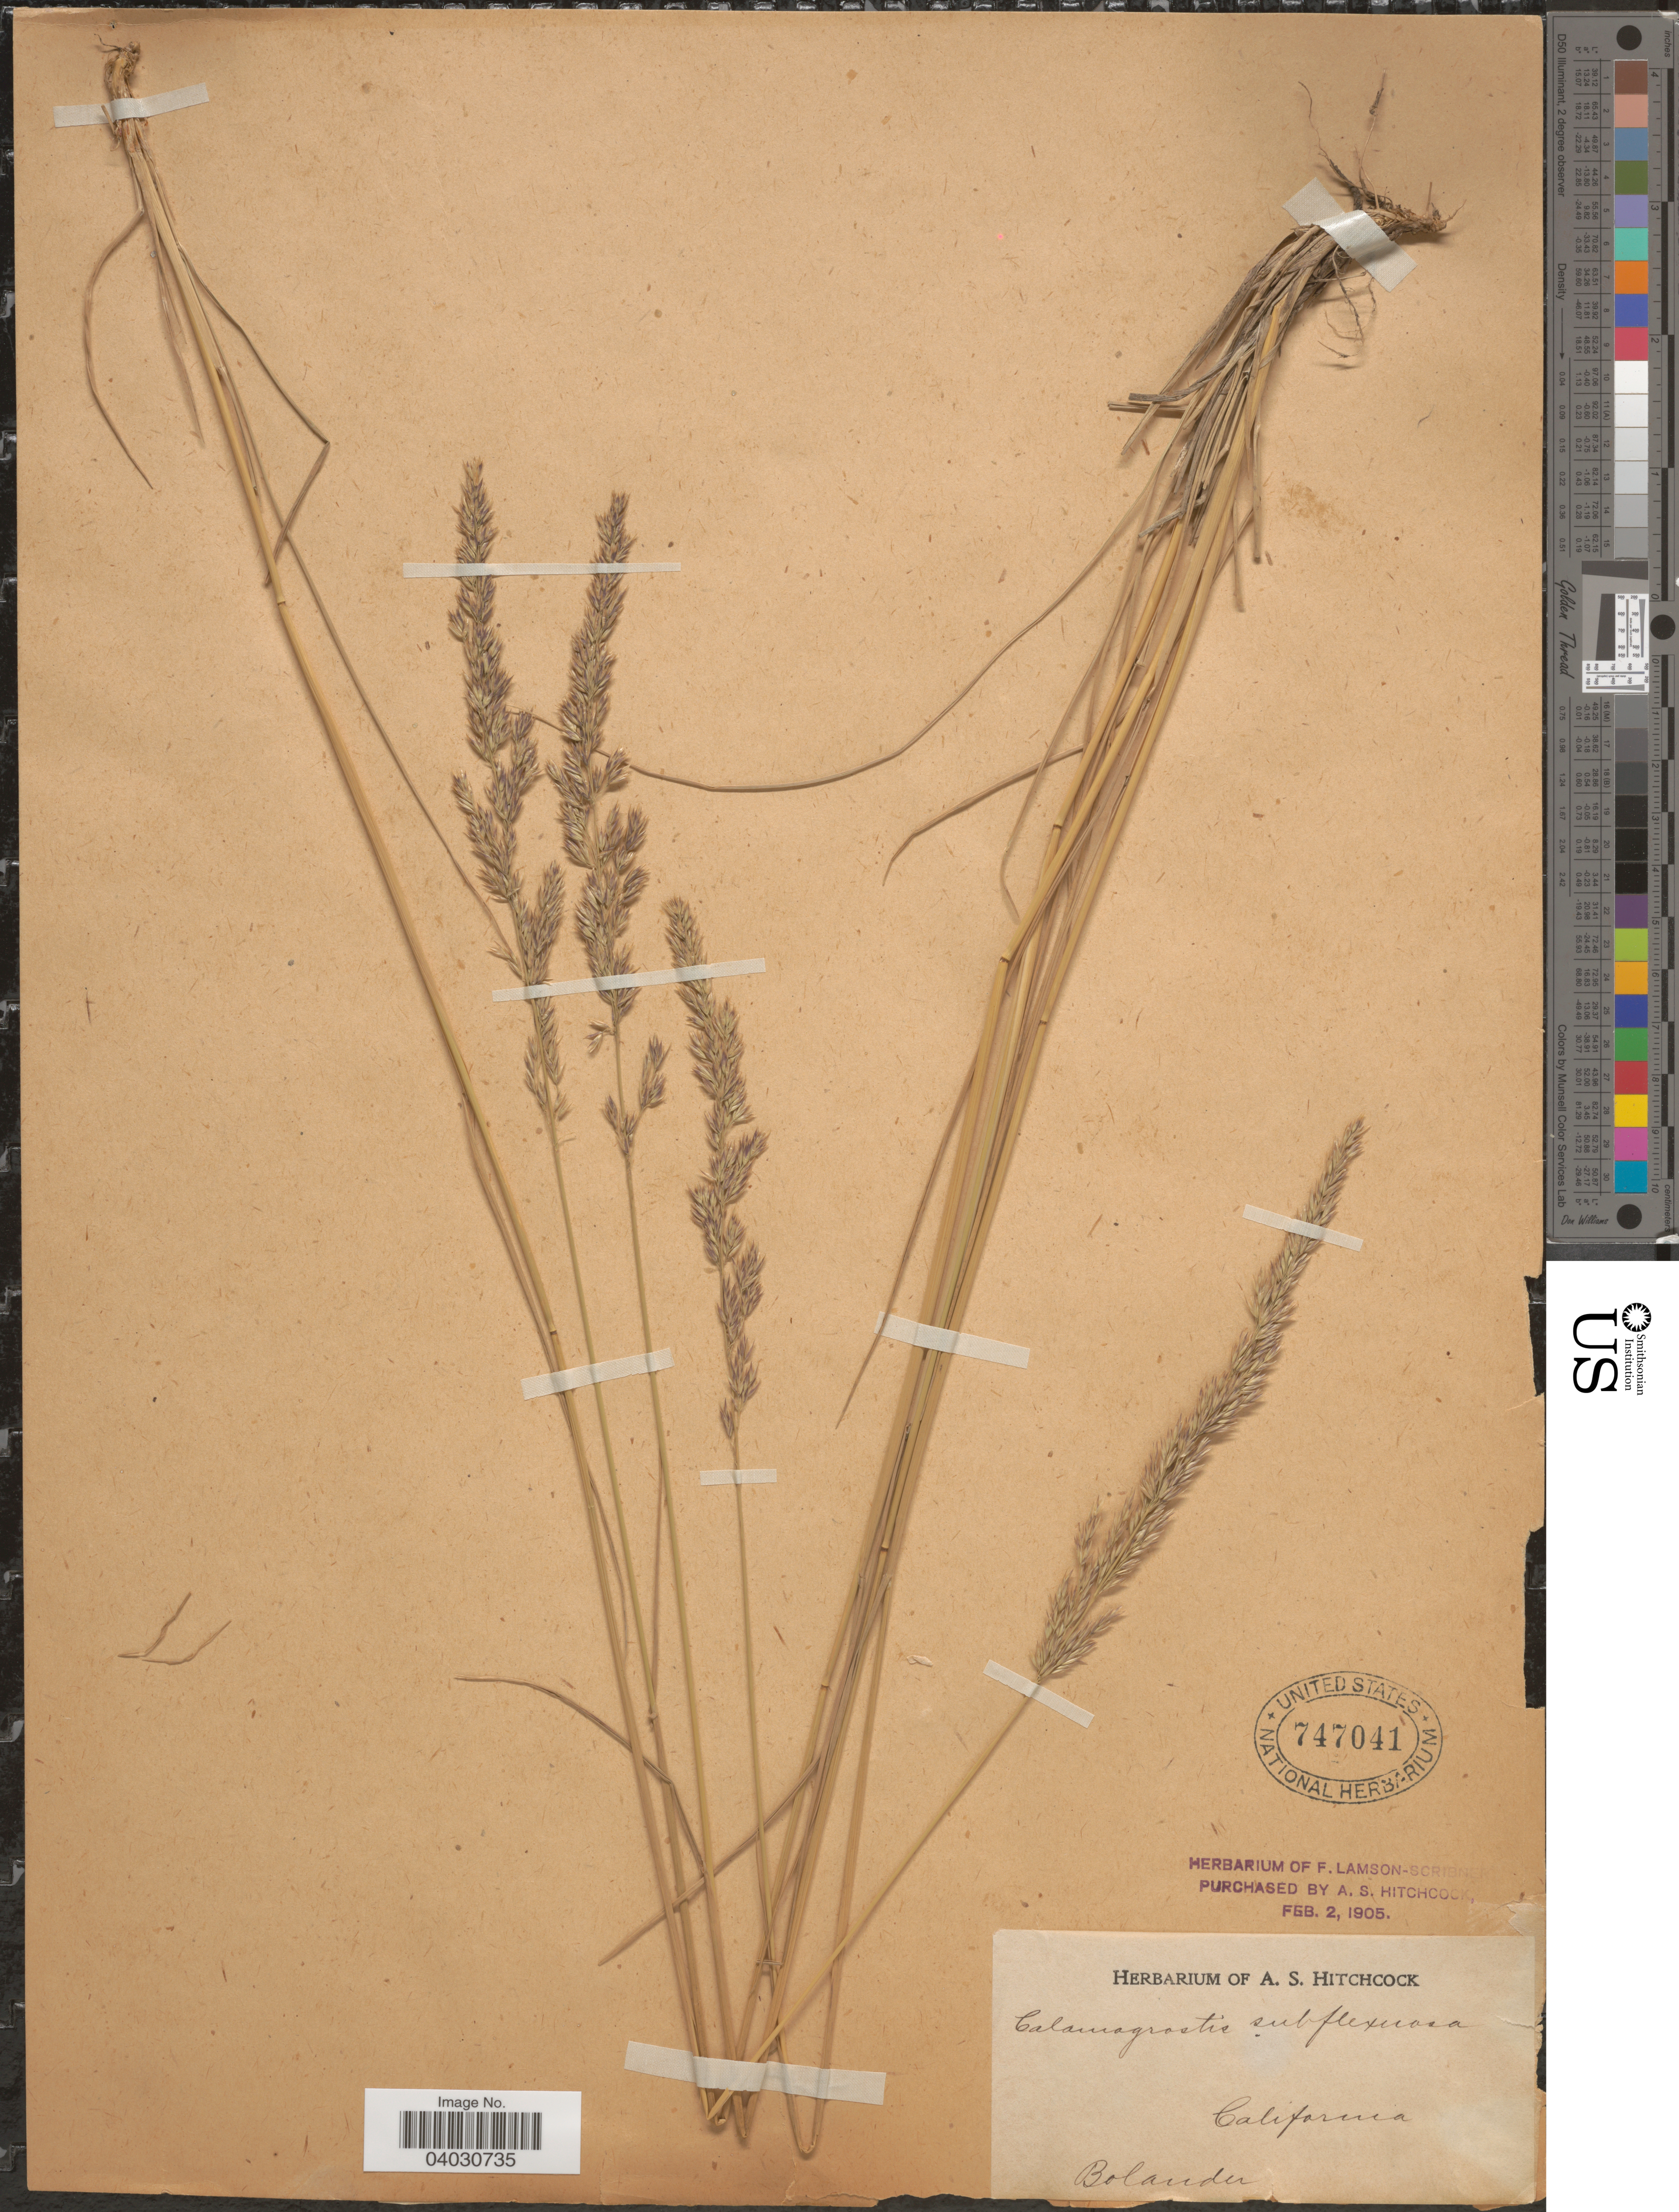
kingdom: Plantae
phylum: Tracheophyta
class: Liliopsida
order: Poales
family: Poaceae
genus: Calamagrostis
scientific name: Calamagrostis rubescens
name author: Buckley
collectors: -. Bolander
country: United States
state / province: California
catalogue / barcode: US 747041